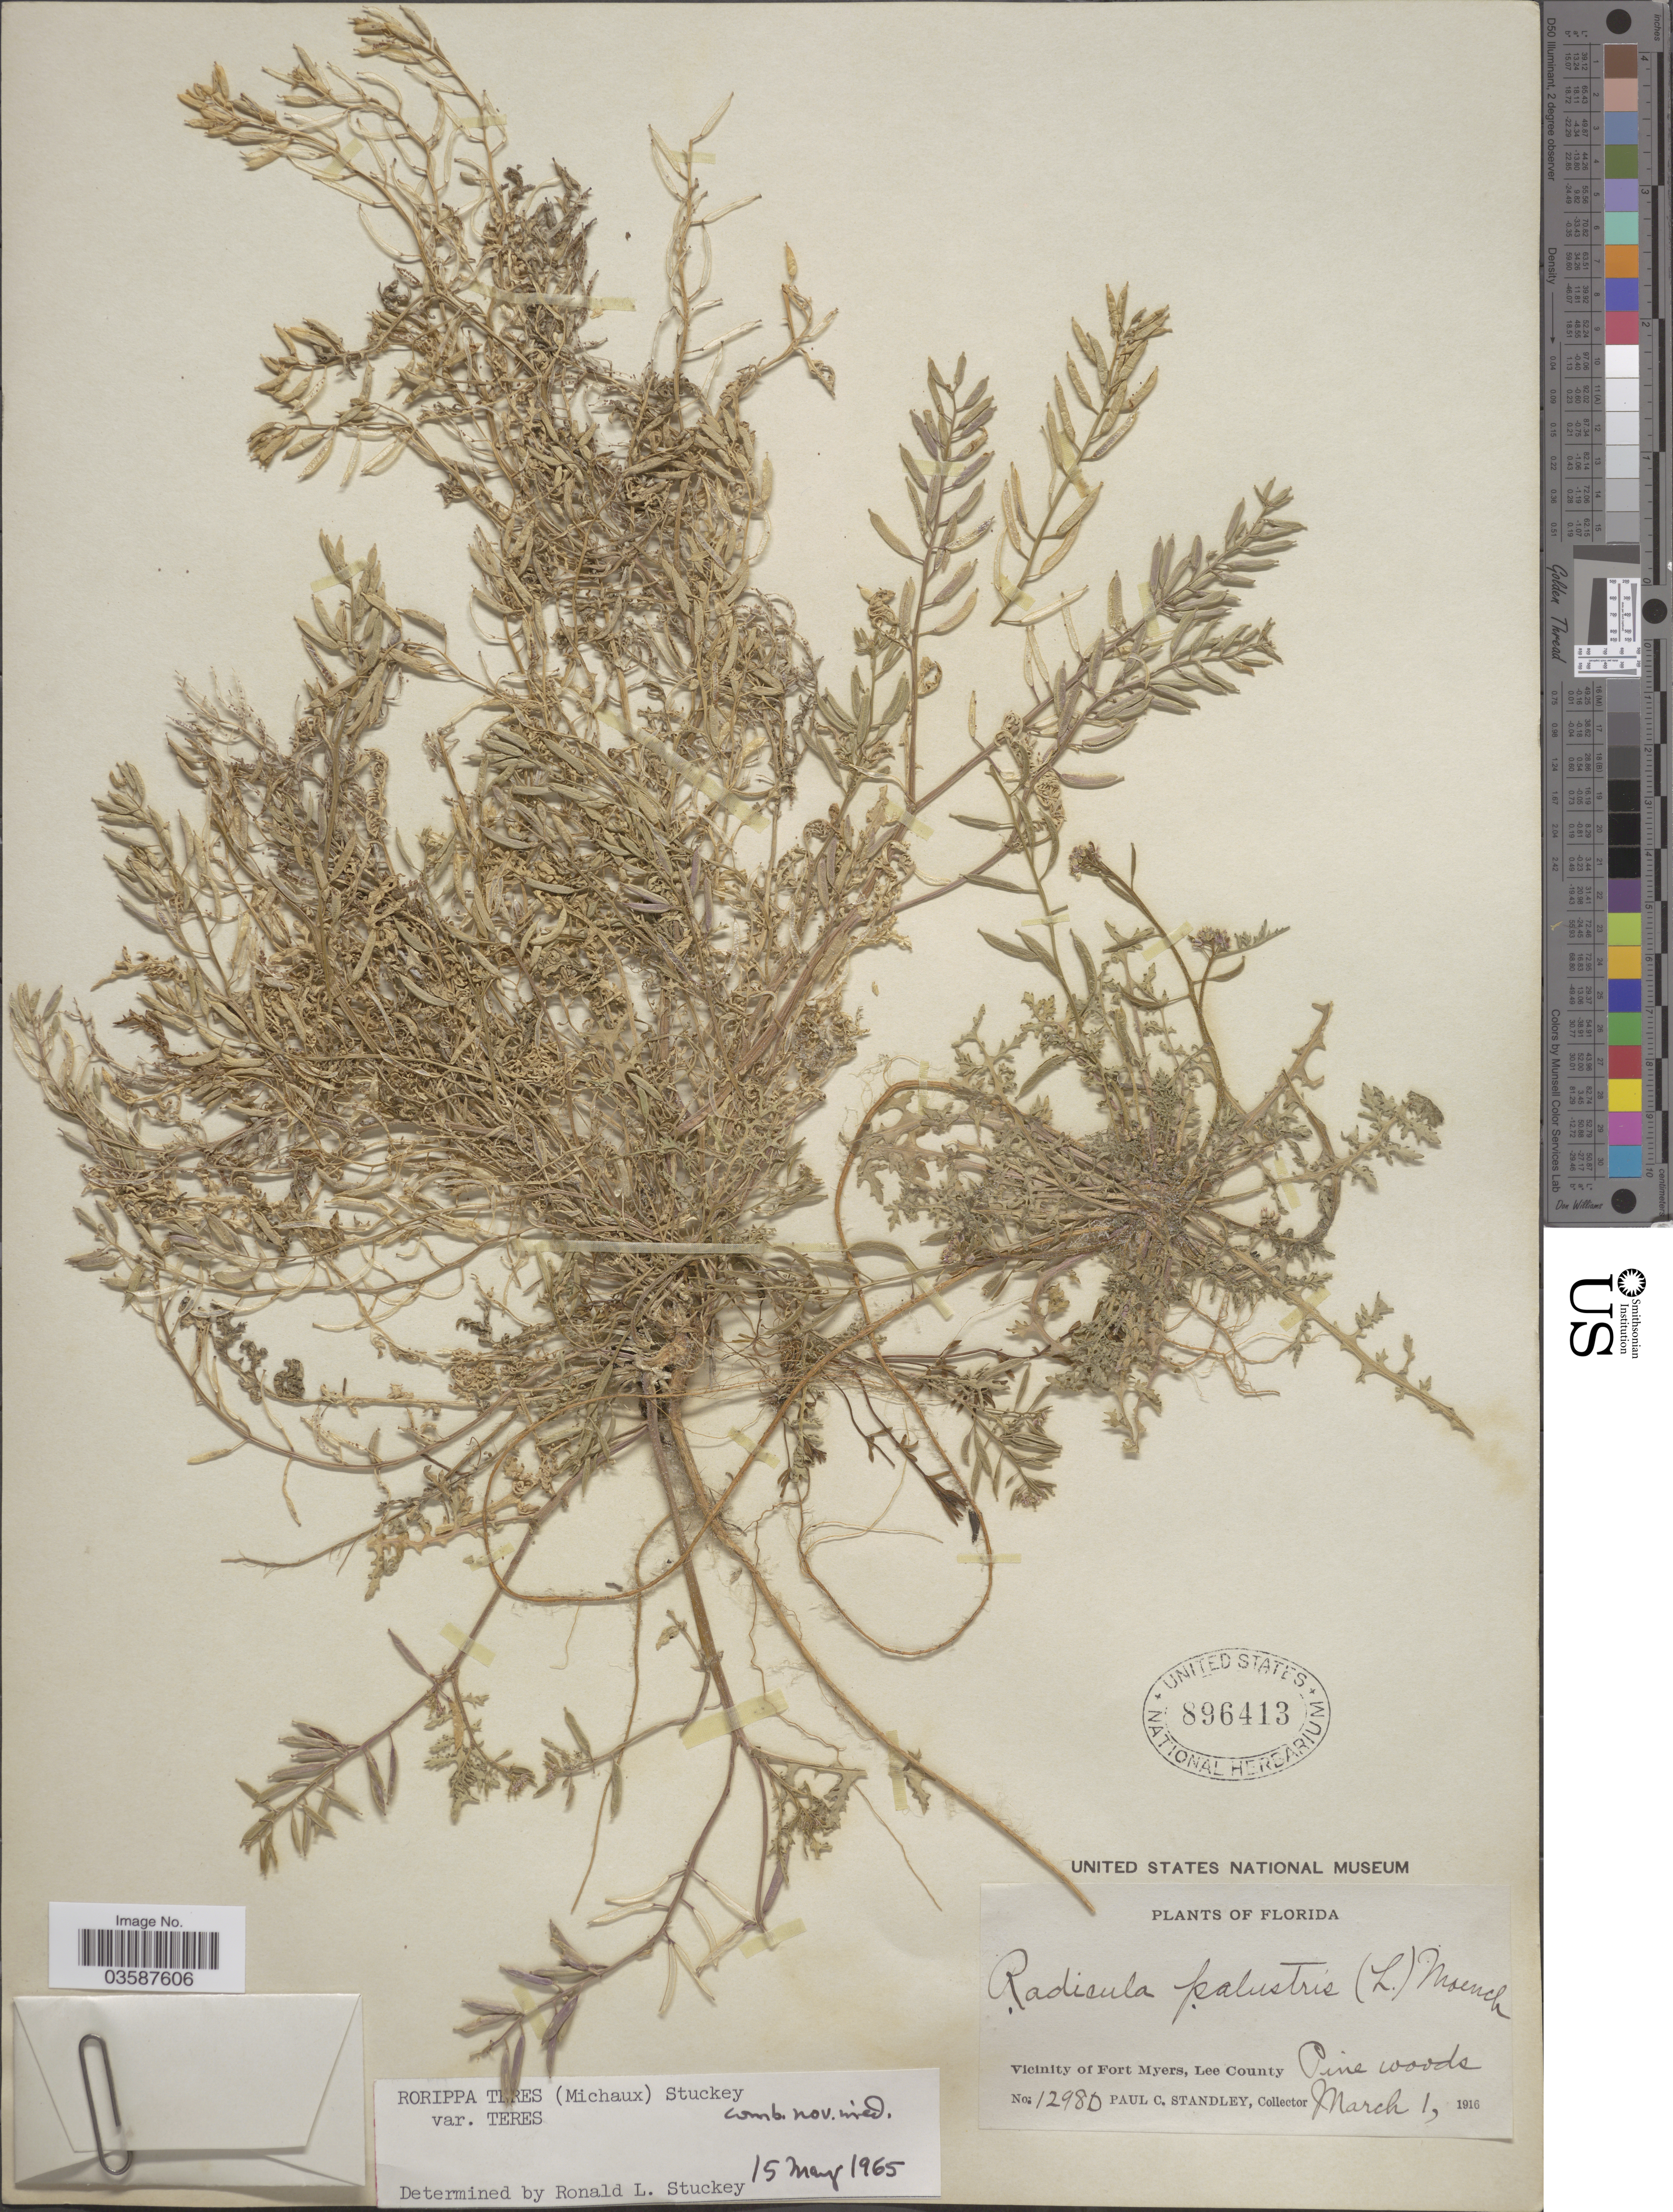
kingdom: Plantae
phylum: Tracheophyta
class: Magnoliopsida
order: Brassicales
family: Brassicaceae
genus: Rorippa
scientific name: Rorippa teres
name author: (Michx.) Stuckey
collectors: P. C. Standley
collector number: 12980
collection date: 1916-03-01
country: United States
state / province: Florida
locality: Vicinity of Fort Myers, Lee County. Pine woods.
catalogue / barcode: US 896413